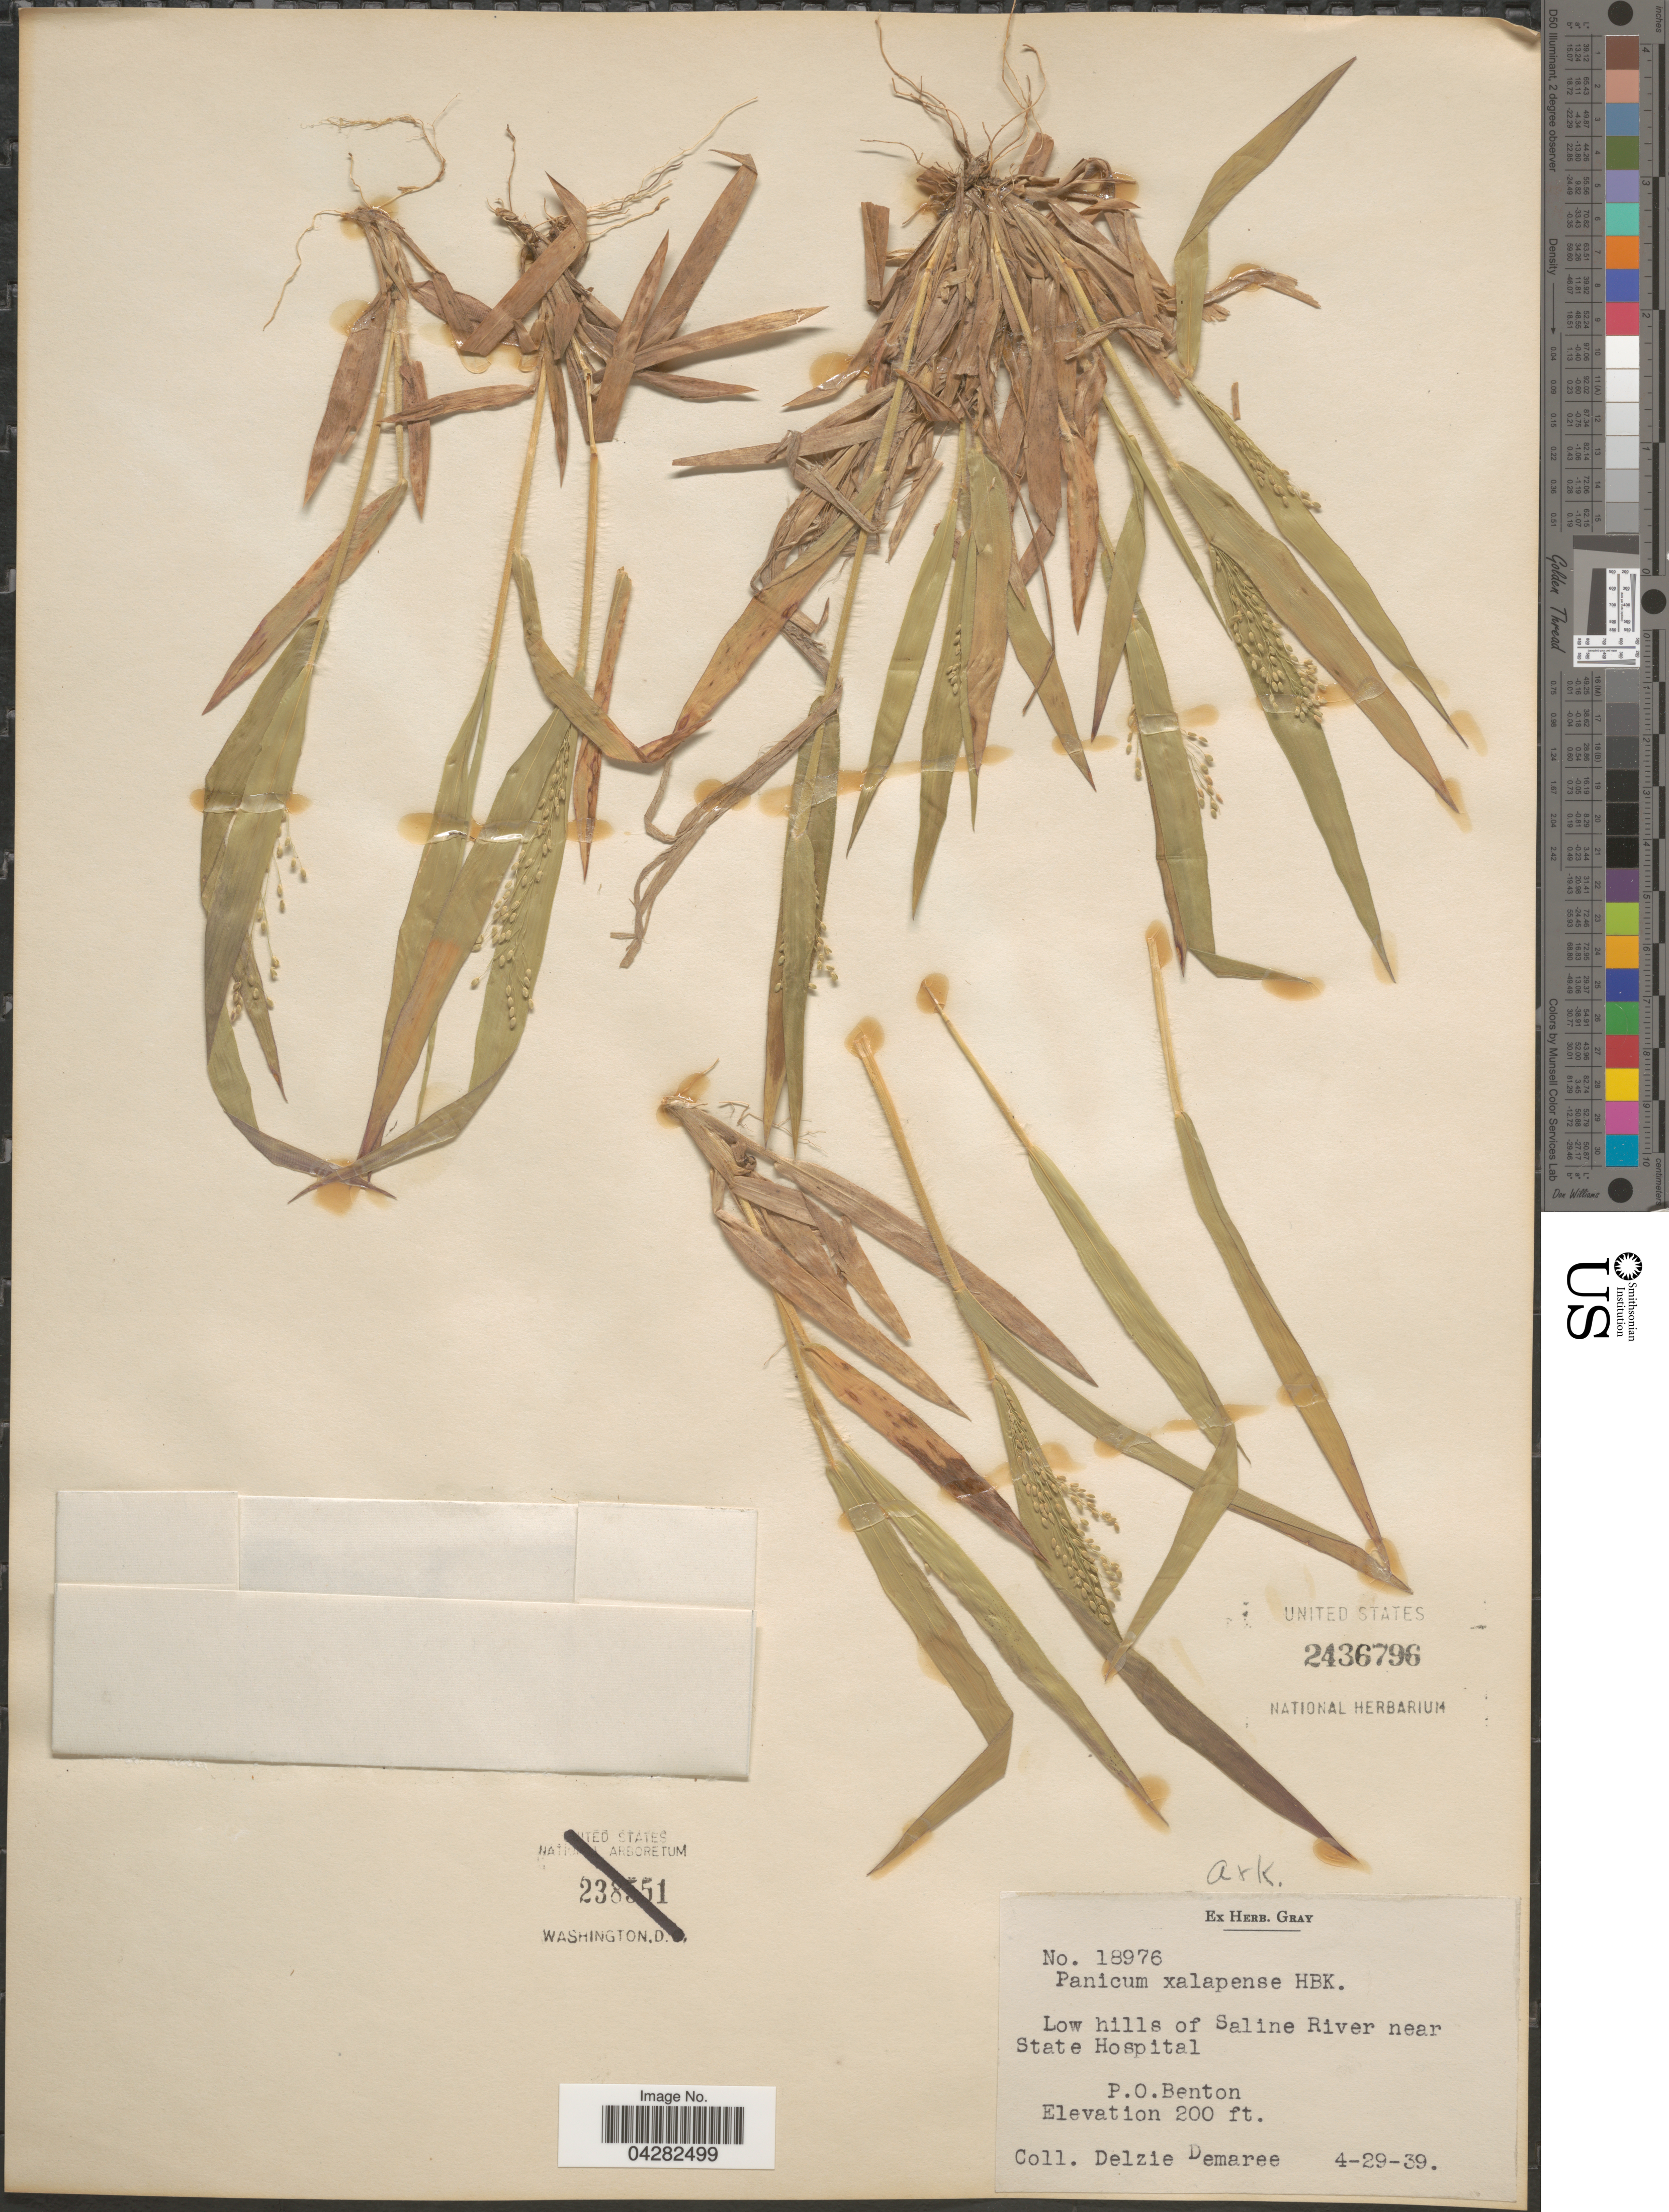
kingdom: Plantae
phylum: Tracheophyta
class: Liliopsida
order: Poales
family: Poaceae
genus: Dichanthelium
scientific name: Dichanthelium laxiflorum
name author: (Lam.) Gould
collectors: D. Demaree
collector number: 18976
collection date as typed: Transcribed d/m/y: 29/4/39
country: United States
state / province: Arkansas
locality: Low hills of Saline River near State Hospital. P. O. Benton.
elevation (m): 61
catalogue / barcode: US 2436796